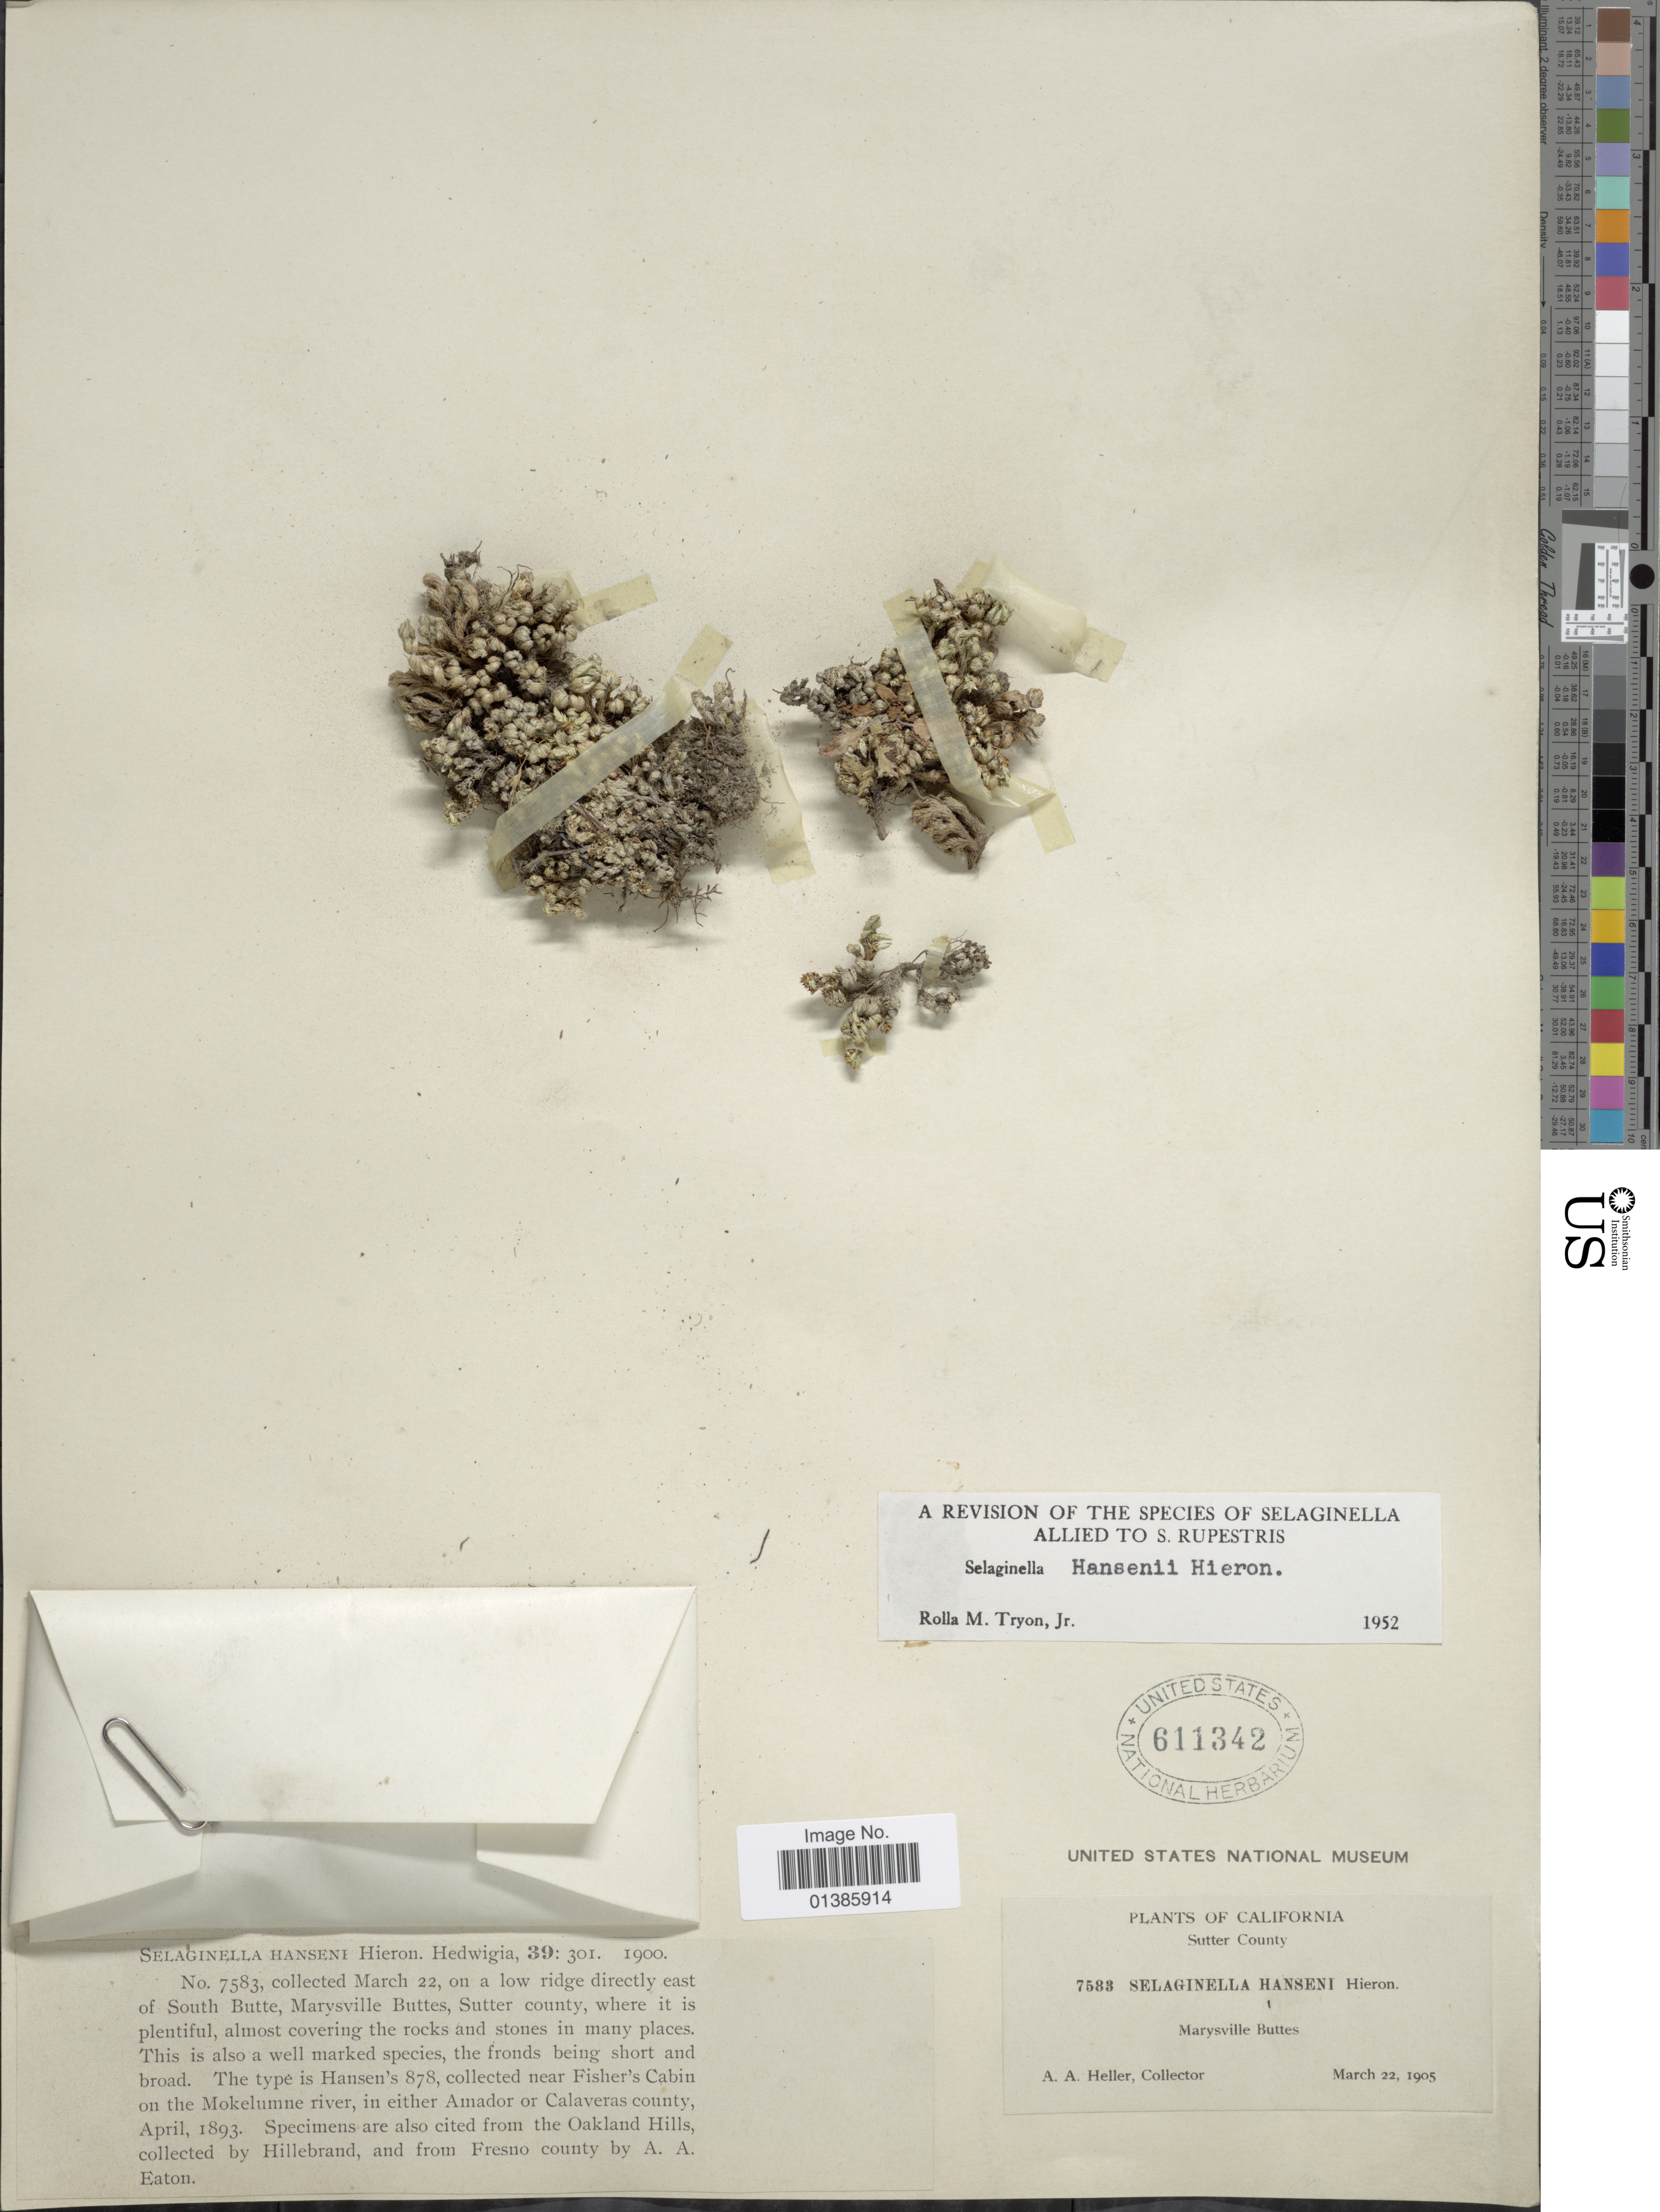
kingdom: Plantae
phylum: Tracheophyta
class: Lycopodiopsida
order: Selaginellales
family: Selaginellaceae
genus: Selaginella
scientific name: Selaginella hansenii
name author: Hieron.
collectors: A. A. Heller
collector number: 7583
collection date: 1905-03-22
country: United States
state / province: California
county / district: Sutter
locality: Sutter County. Marysville Buttes.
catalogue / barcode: US 611342